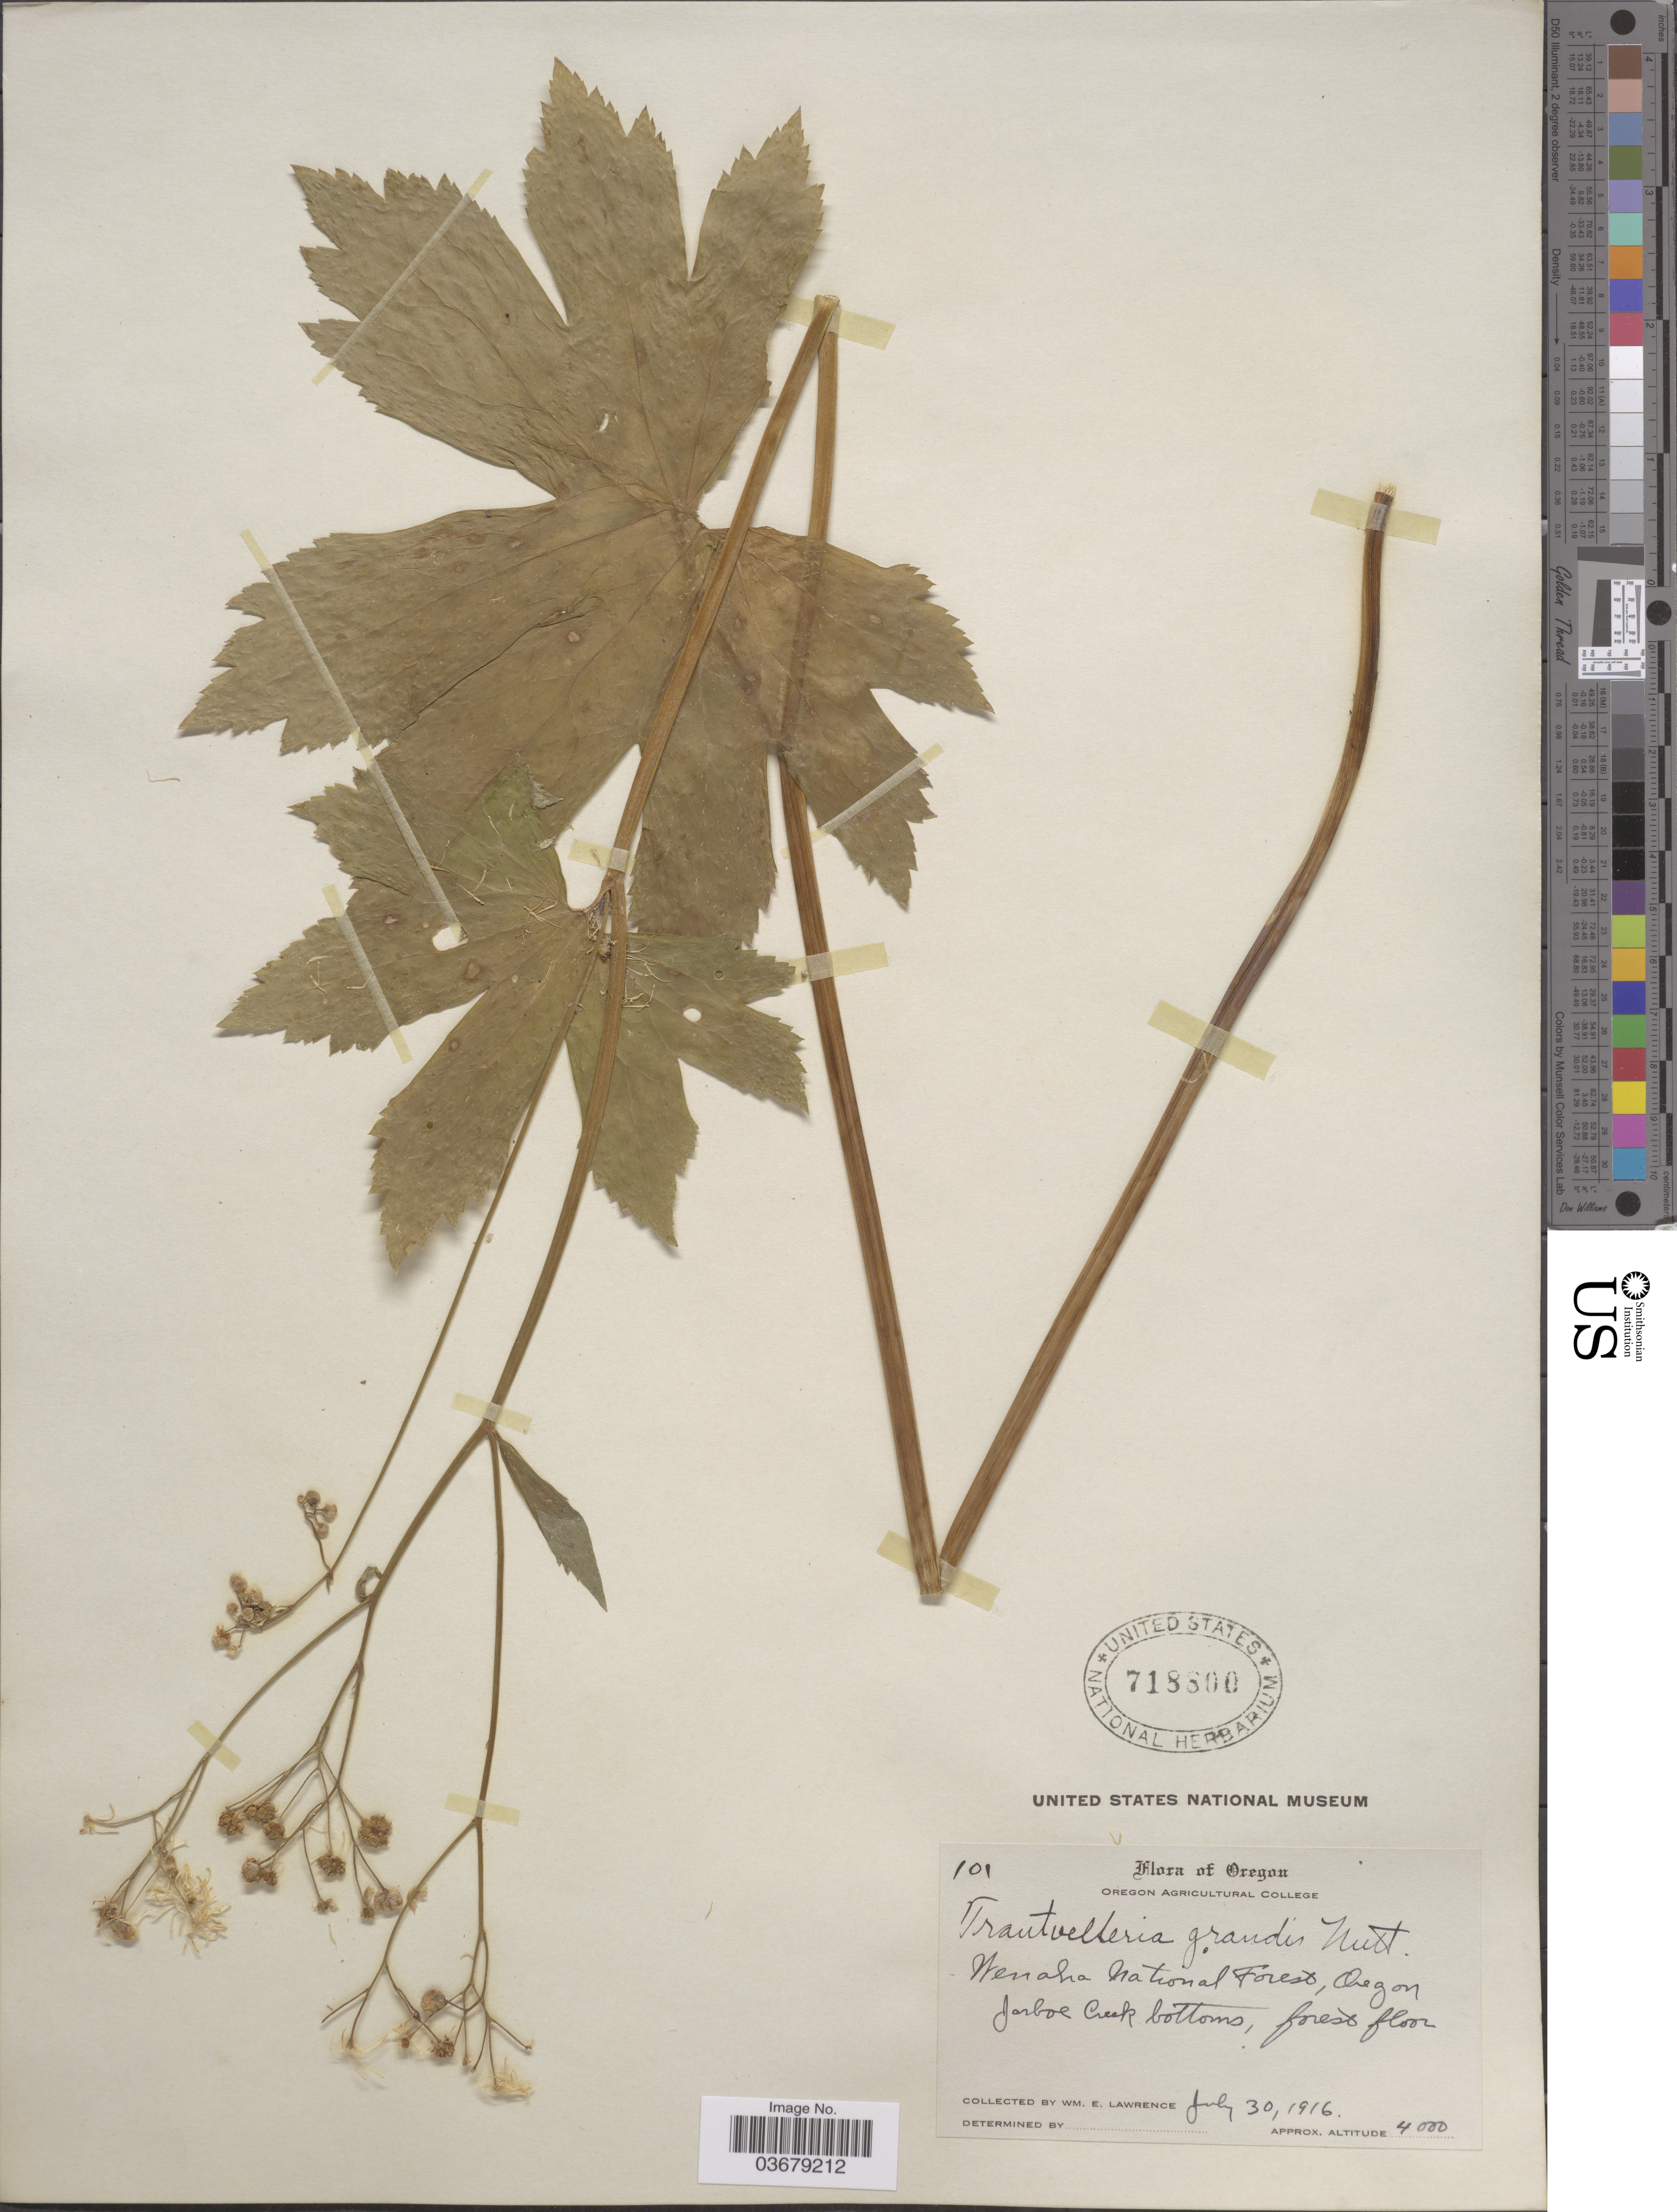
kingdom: Plantae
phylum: Tracheophyta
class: Magnoliopsida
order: Ranunculales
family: Ranunculaceae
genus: Trautvetteria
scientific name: Trautvetteria caroliniensis var. grandis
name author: (Water) Vail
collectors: W. Lawrence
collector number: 101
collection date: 1916-07-30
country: United States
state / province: Oregon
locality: Wenaha National Forest. Jarboe Creek bottoms.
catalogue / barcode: US 718800